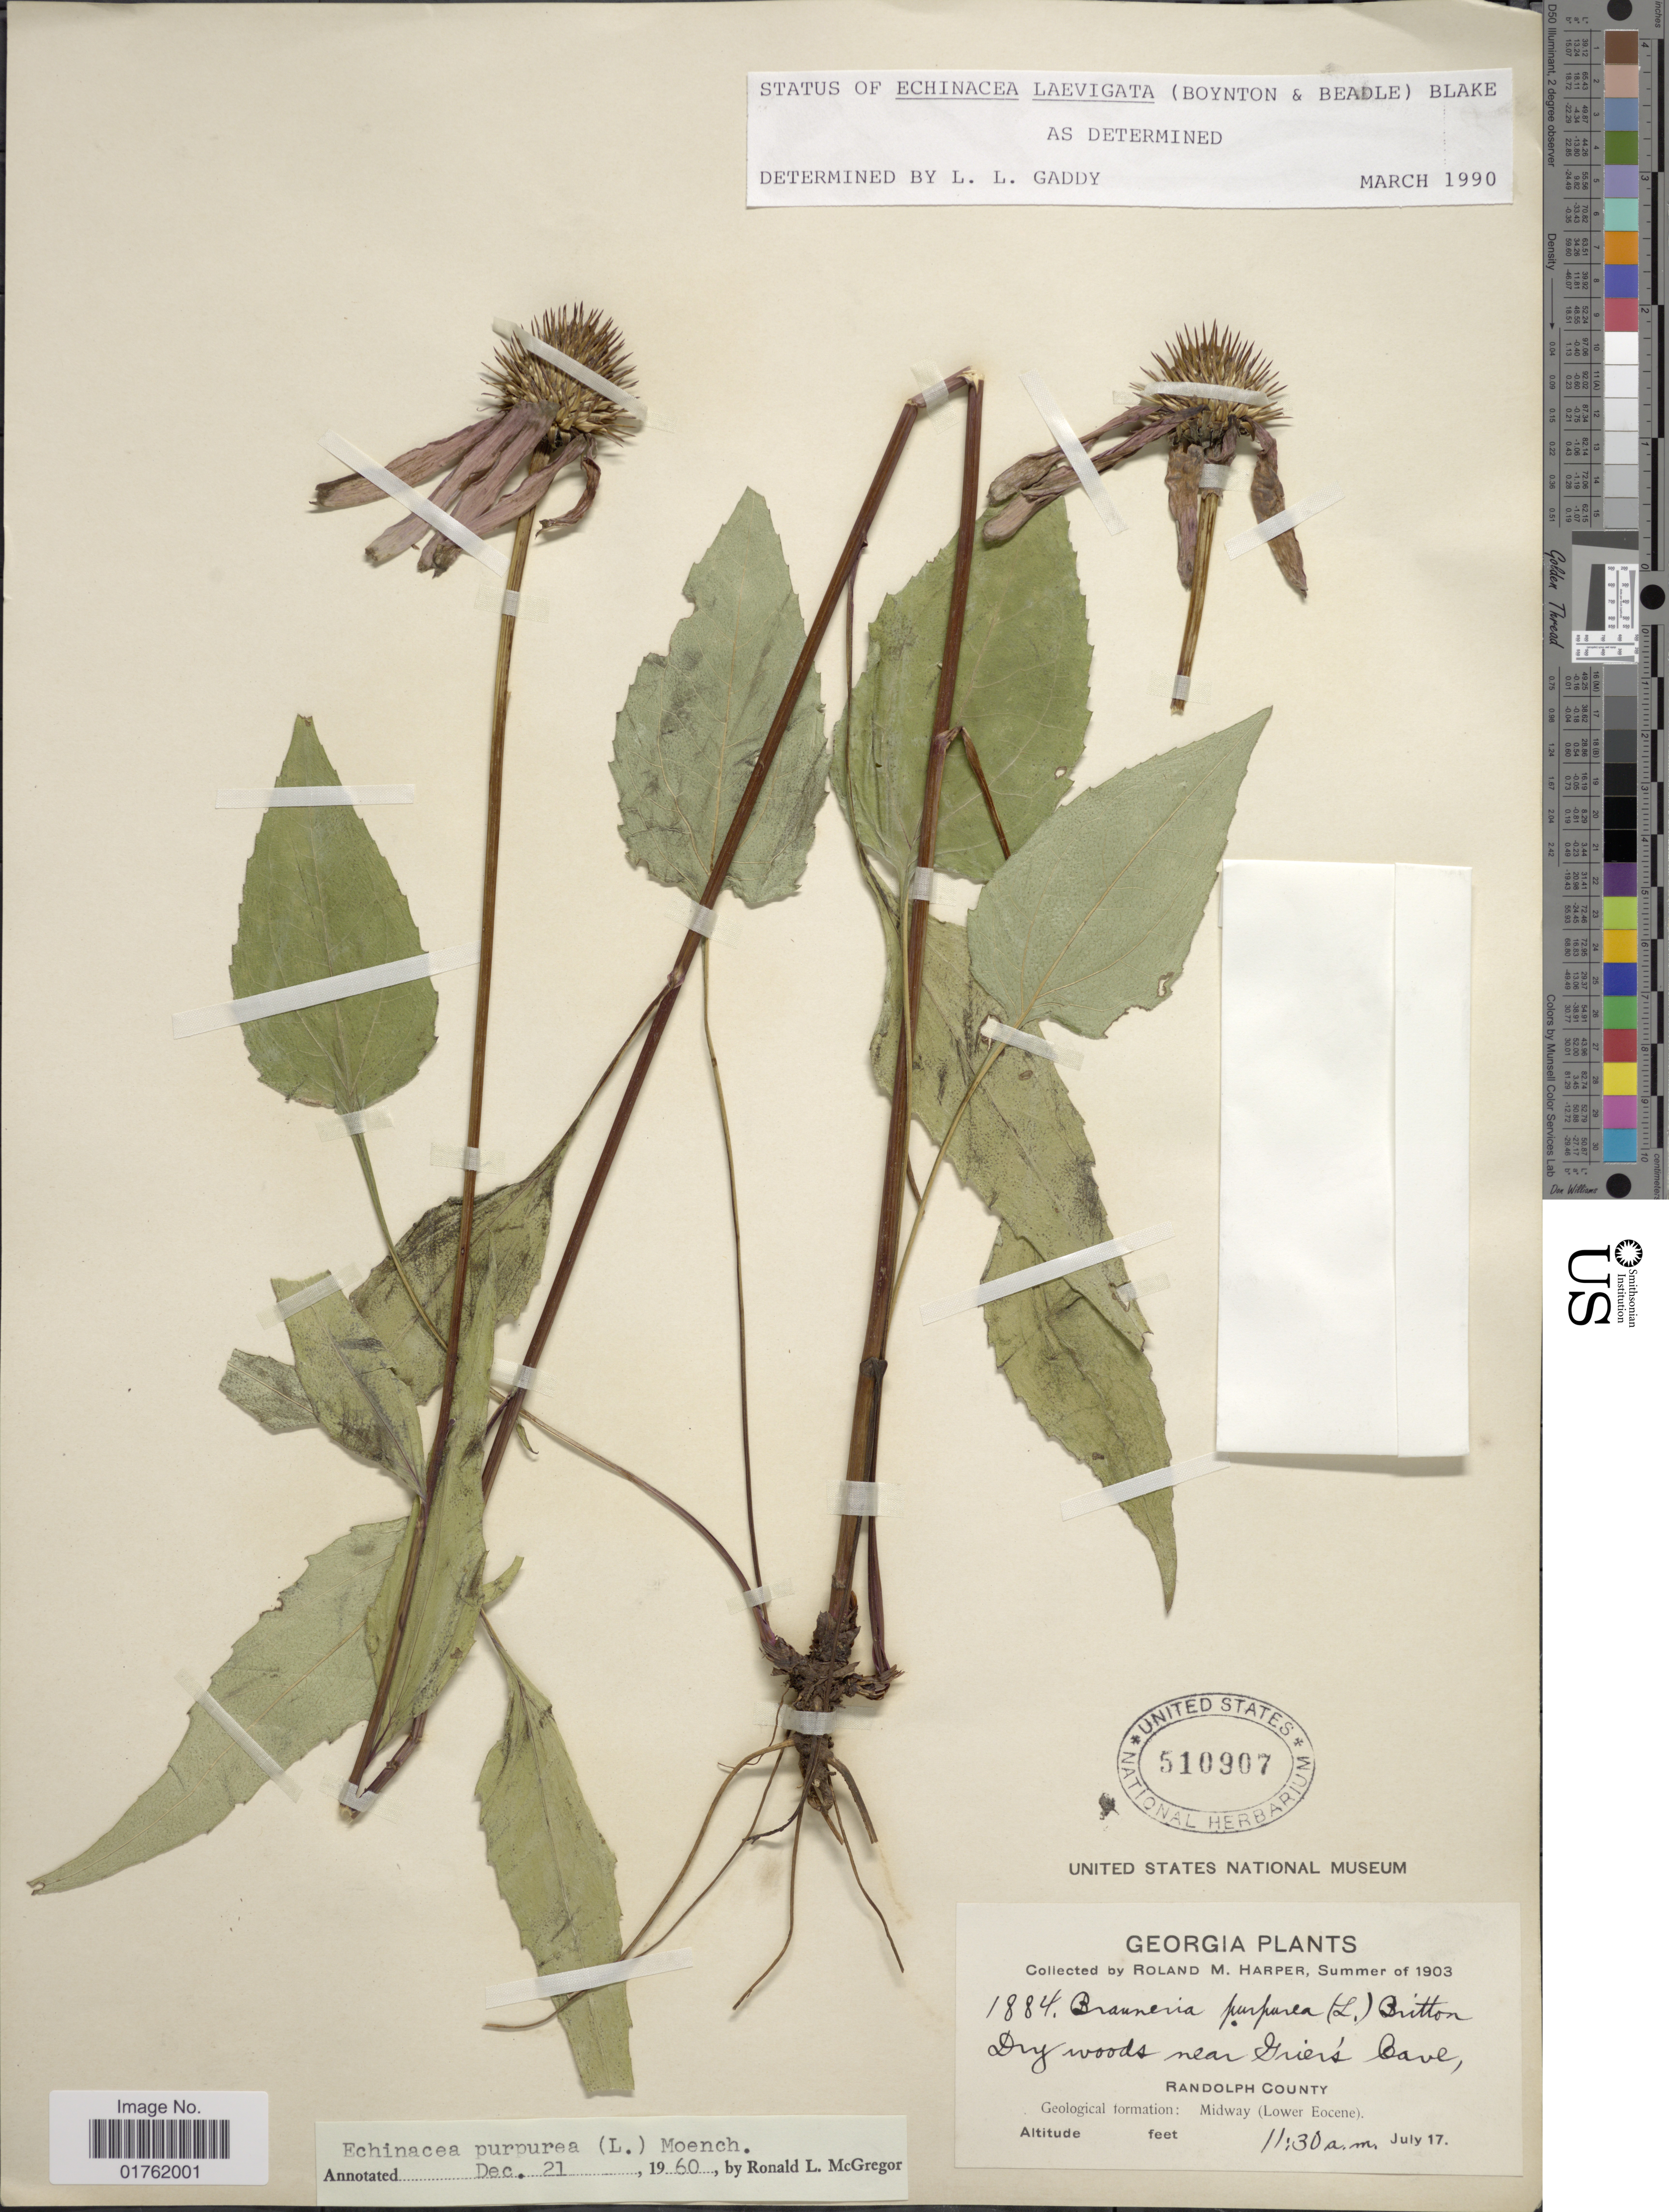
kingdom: Plantae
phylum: Tracheophyta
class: Magnoliopsida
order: Asterales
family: Asteraceae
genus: Echinacea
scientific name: Echinacea purpurea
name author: (L.) Moench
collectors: R. M. Harper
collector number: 1884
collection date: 1903-07-17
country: United States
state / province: Georgia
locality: Dry woods near Gier's Cave, Randolp County, Geological formation: Midway (Lower Eocene)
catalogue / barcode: US 510907